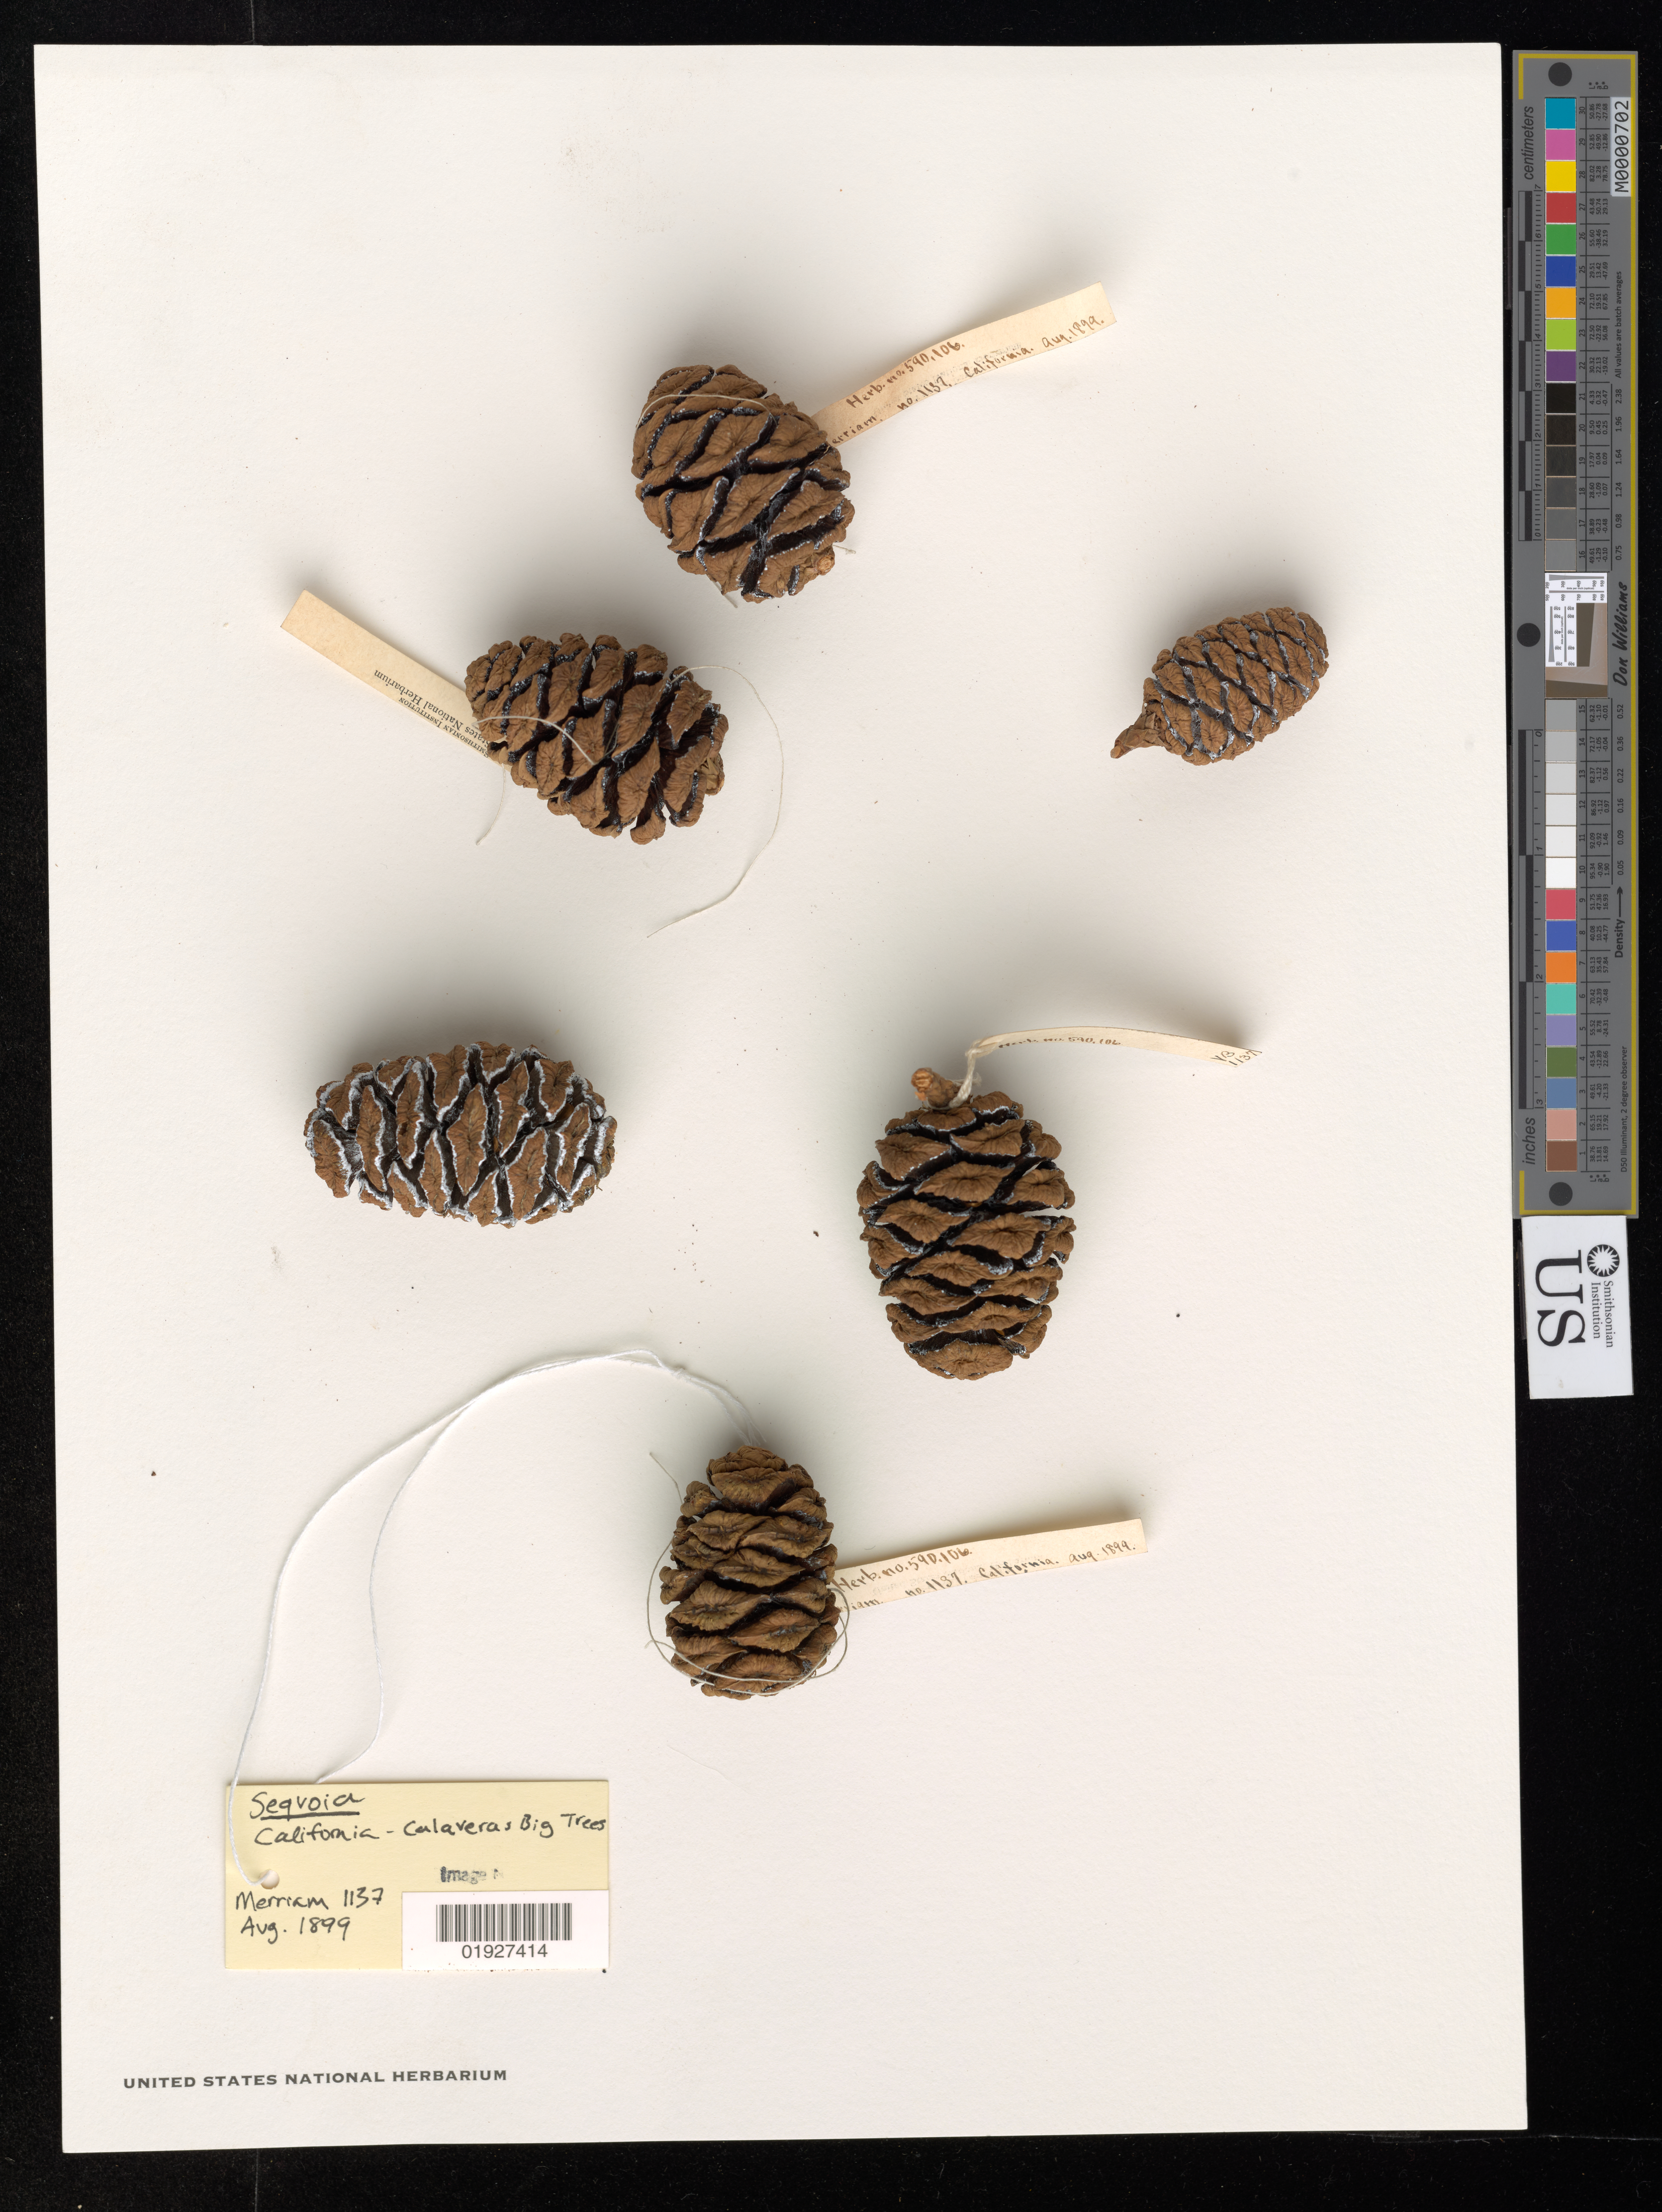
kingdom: Plantae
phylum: Tracheophyta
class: Pinopsida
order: Pinales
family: Cupressaceae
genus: Sequoia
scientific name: Sequoia sp.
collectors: C. Merriam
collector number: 1137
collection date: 1899-08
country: United States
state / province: California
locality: Calaveras Big Trees State Park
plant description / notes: Herb. no. 590106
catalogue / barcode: US 590106